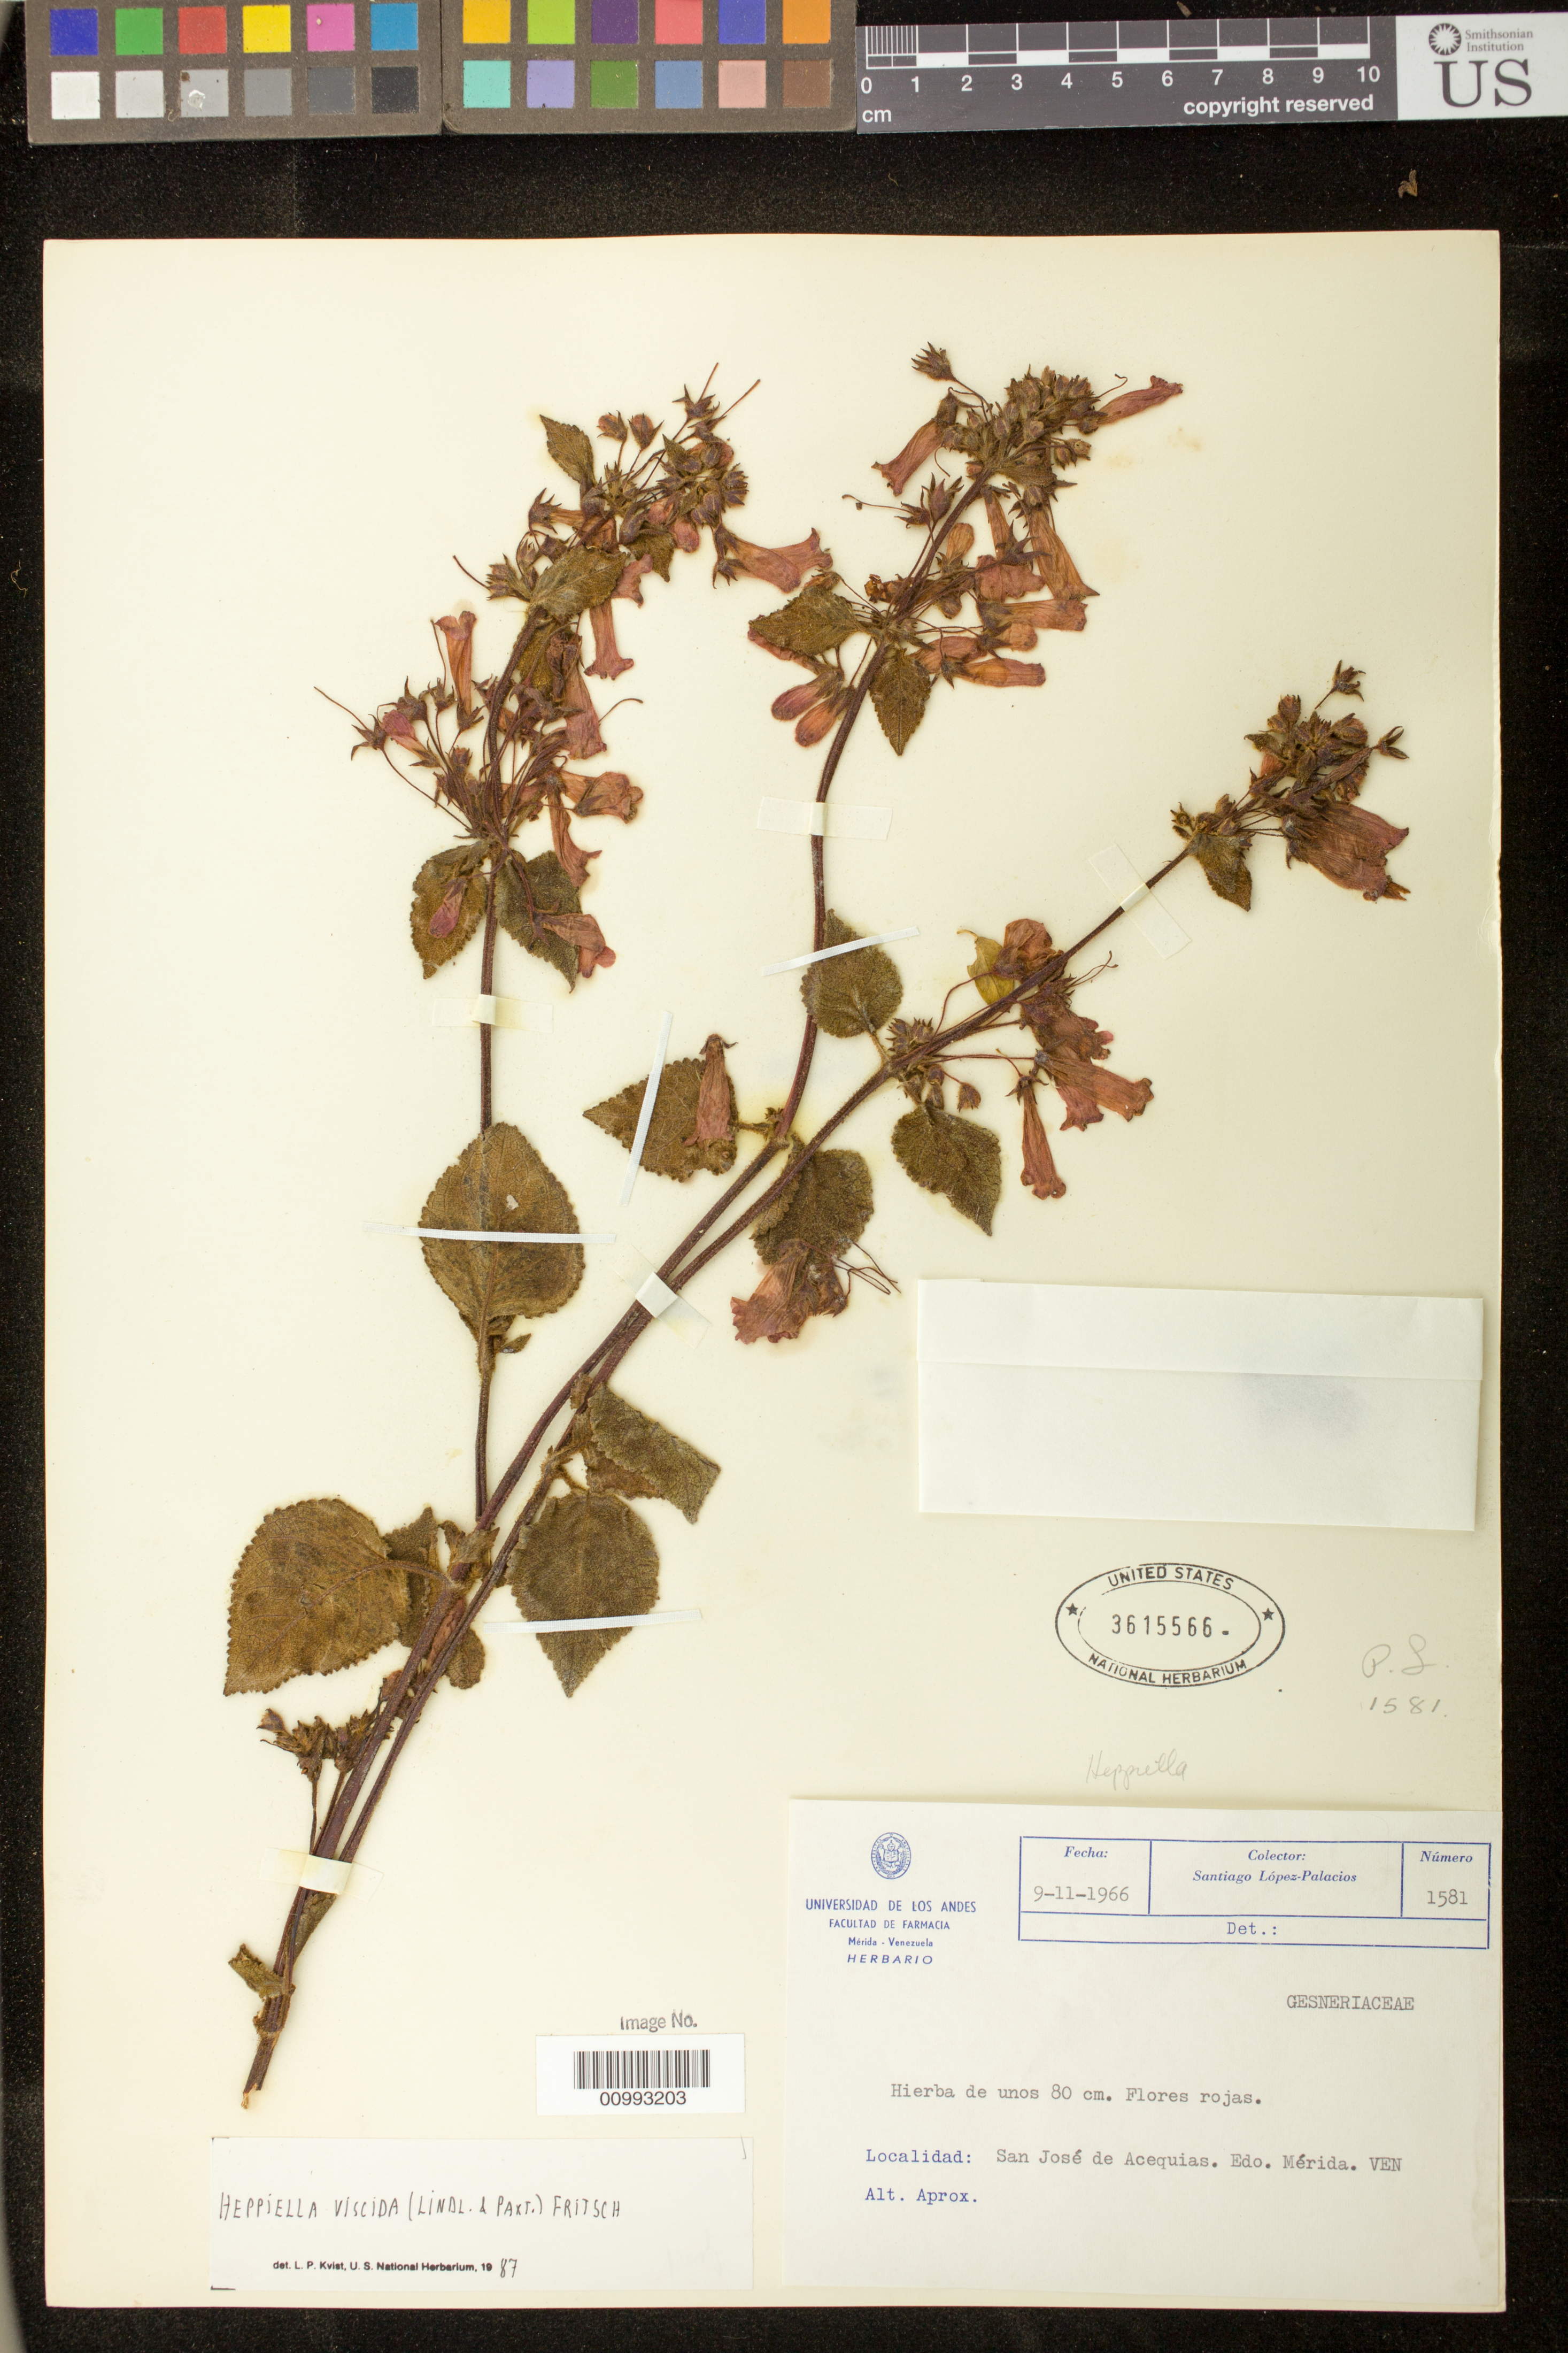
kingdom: Plantae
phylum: Tracheophyta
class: Magnoliopsida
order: Lamiales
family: Gesneriaceae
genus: Heppiella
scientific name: Heppiella viscida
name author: (Lindl. &) Fritsch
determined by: Kvist, L. P., (US), Smithsonian Institution - National Museum of Natural History (UNITED STATES)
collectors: S. Lopez-P.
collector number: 1581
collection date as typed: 09 Nov 1966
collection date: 1966-11-09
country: Venezuela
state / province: Mérida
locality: San José de Acequias, Edo. Mérida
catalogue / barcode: US 3615566